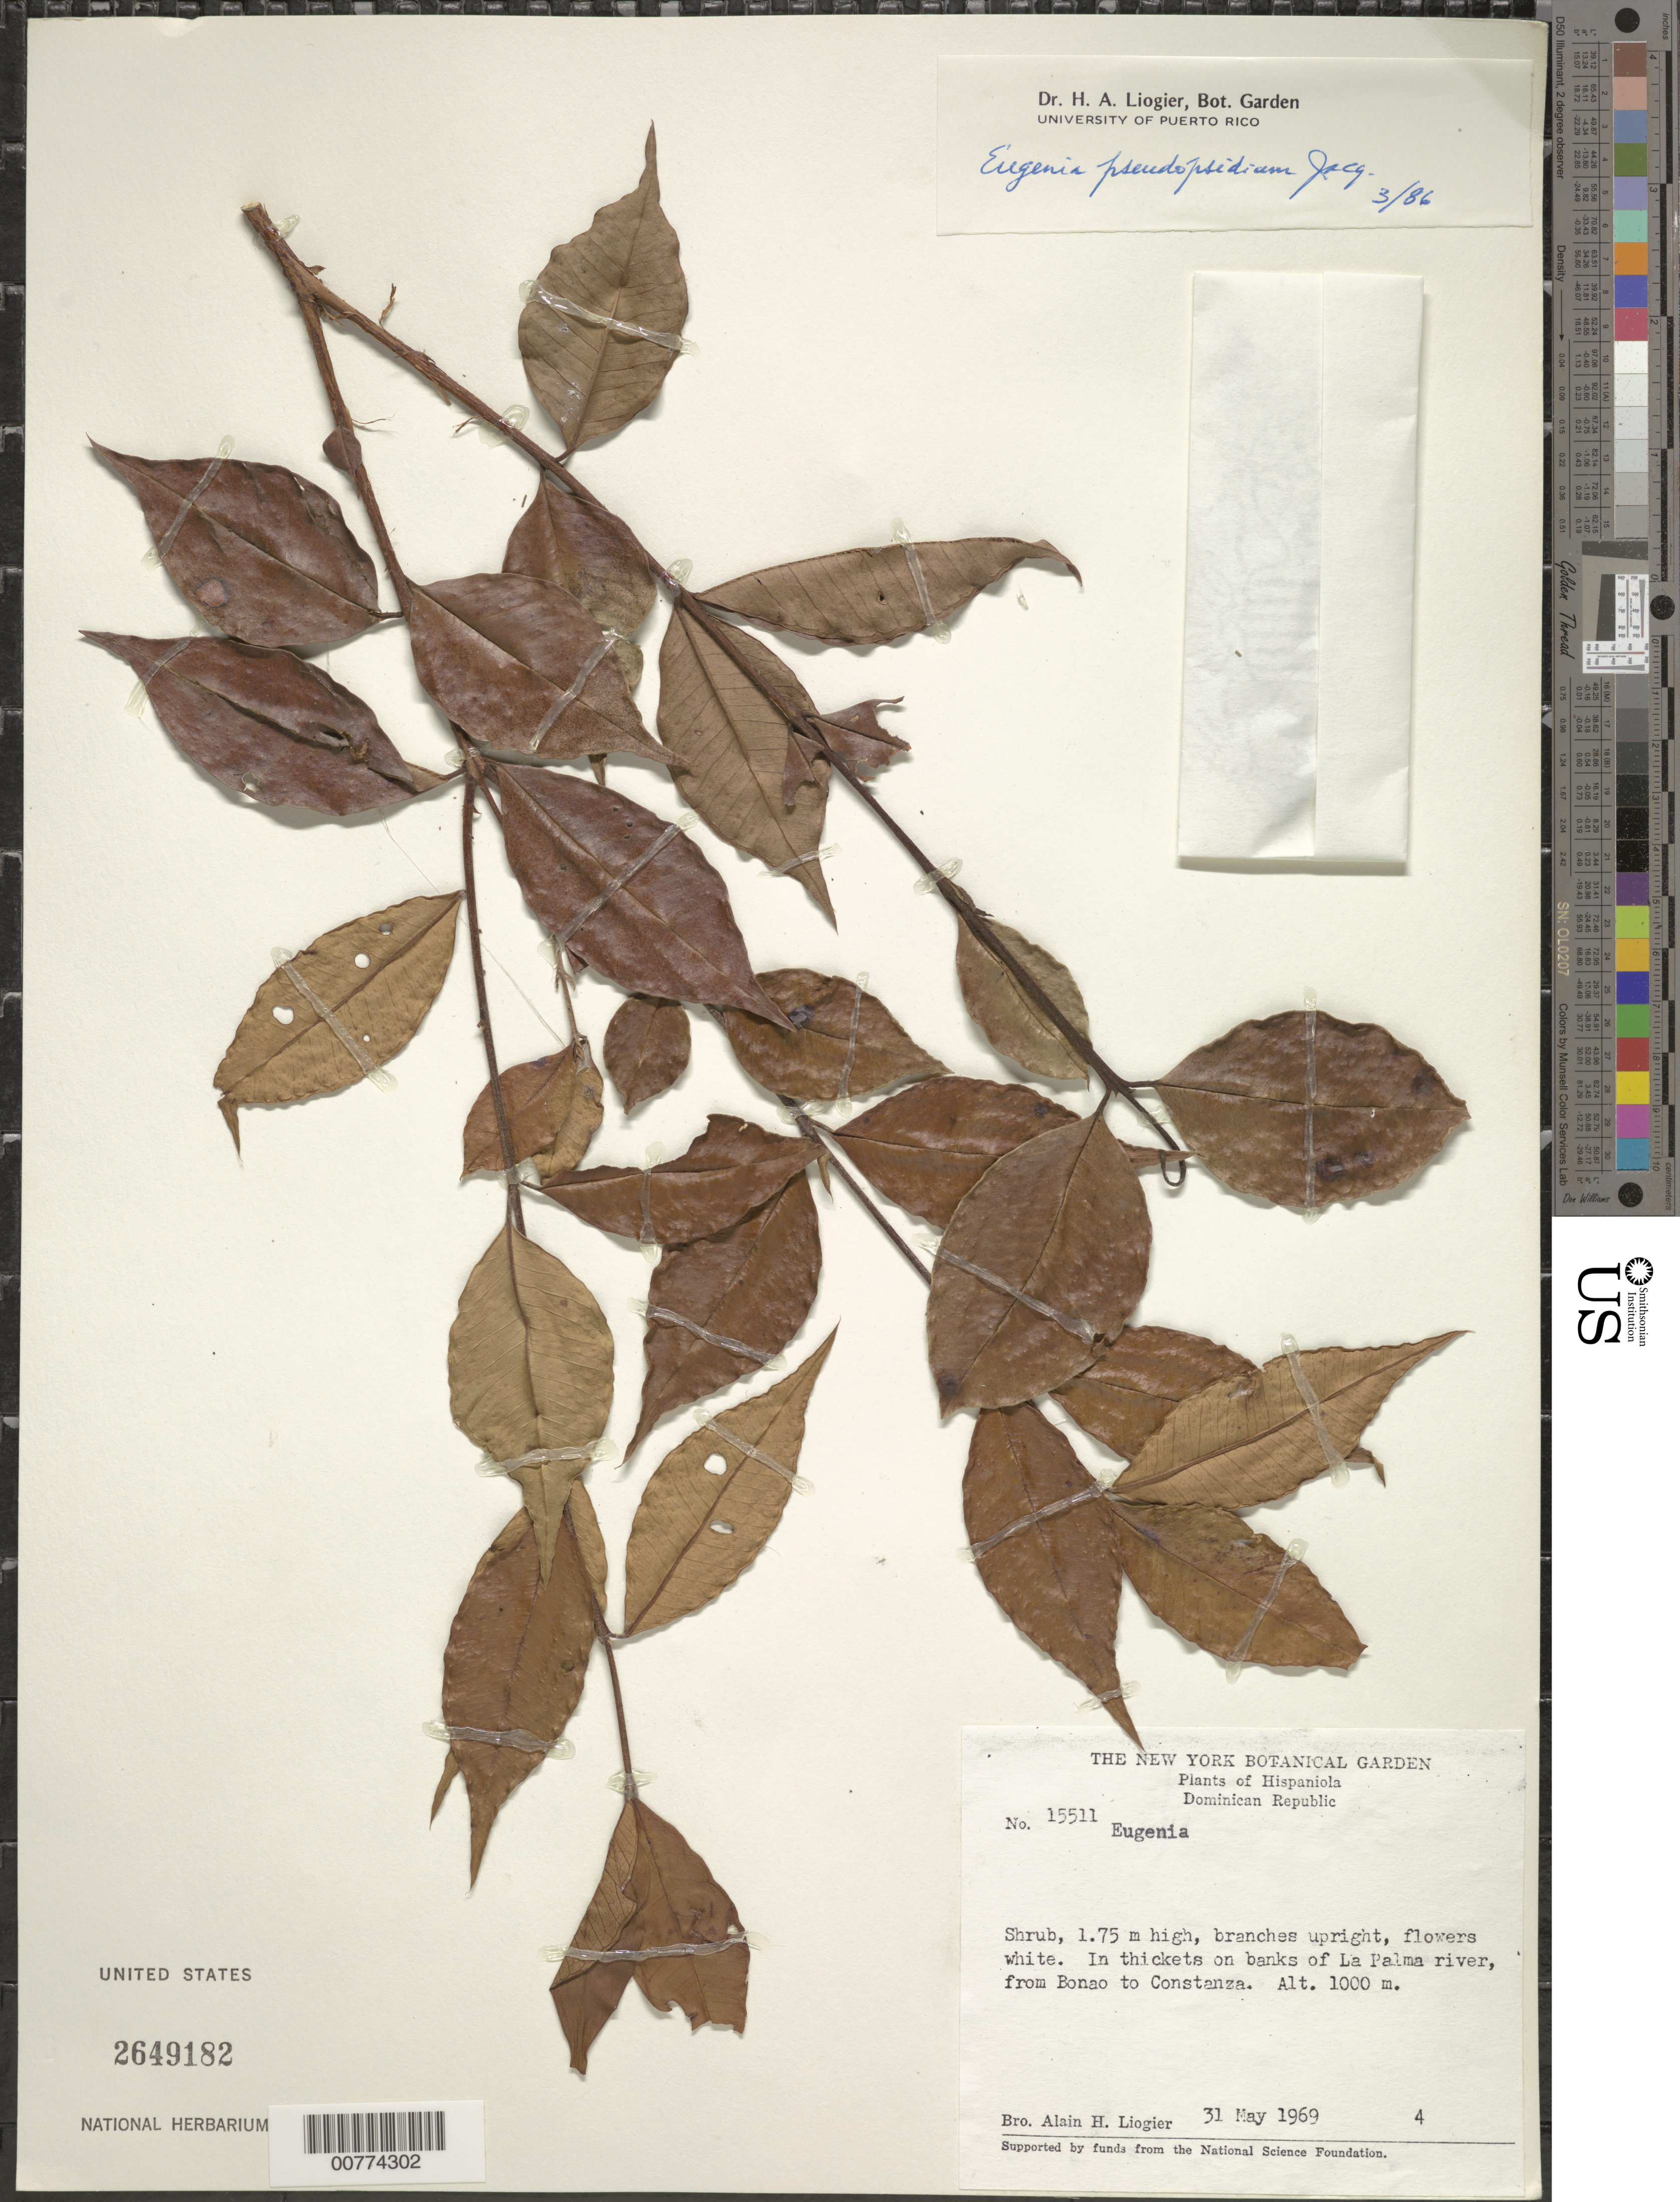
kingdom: Plantae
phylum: Tracheophyta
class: Magnoliopsida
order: Myrtales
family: Myrtaceae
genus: Eugenia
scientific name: Eugenia pseudopsidium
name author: Jacq.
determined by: Liogier, Alain H.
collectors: A. H. Liogier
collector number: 15511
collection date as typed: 31 May 1969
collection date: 1969-05-31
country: Dominican Republic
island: Hispaniola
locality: From Bonao to Constanza, La Palma River.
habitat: In thickets on banks of river.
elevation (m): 1000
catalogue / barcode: US 2649182